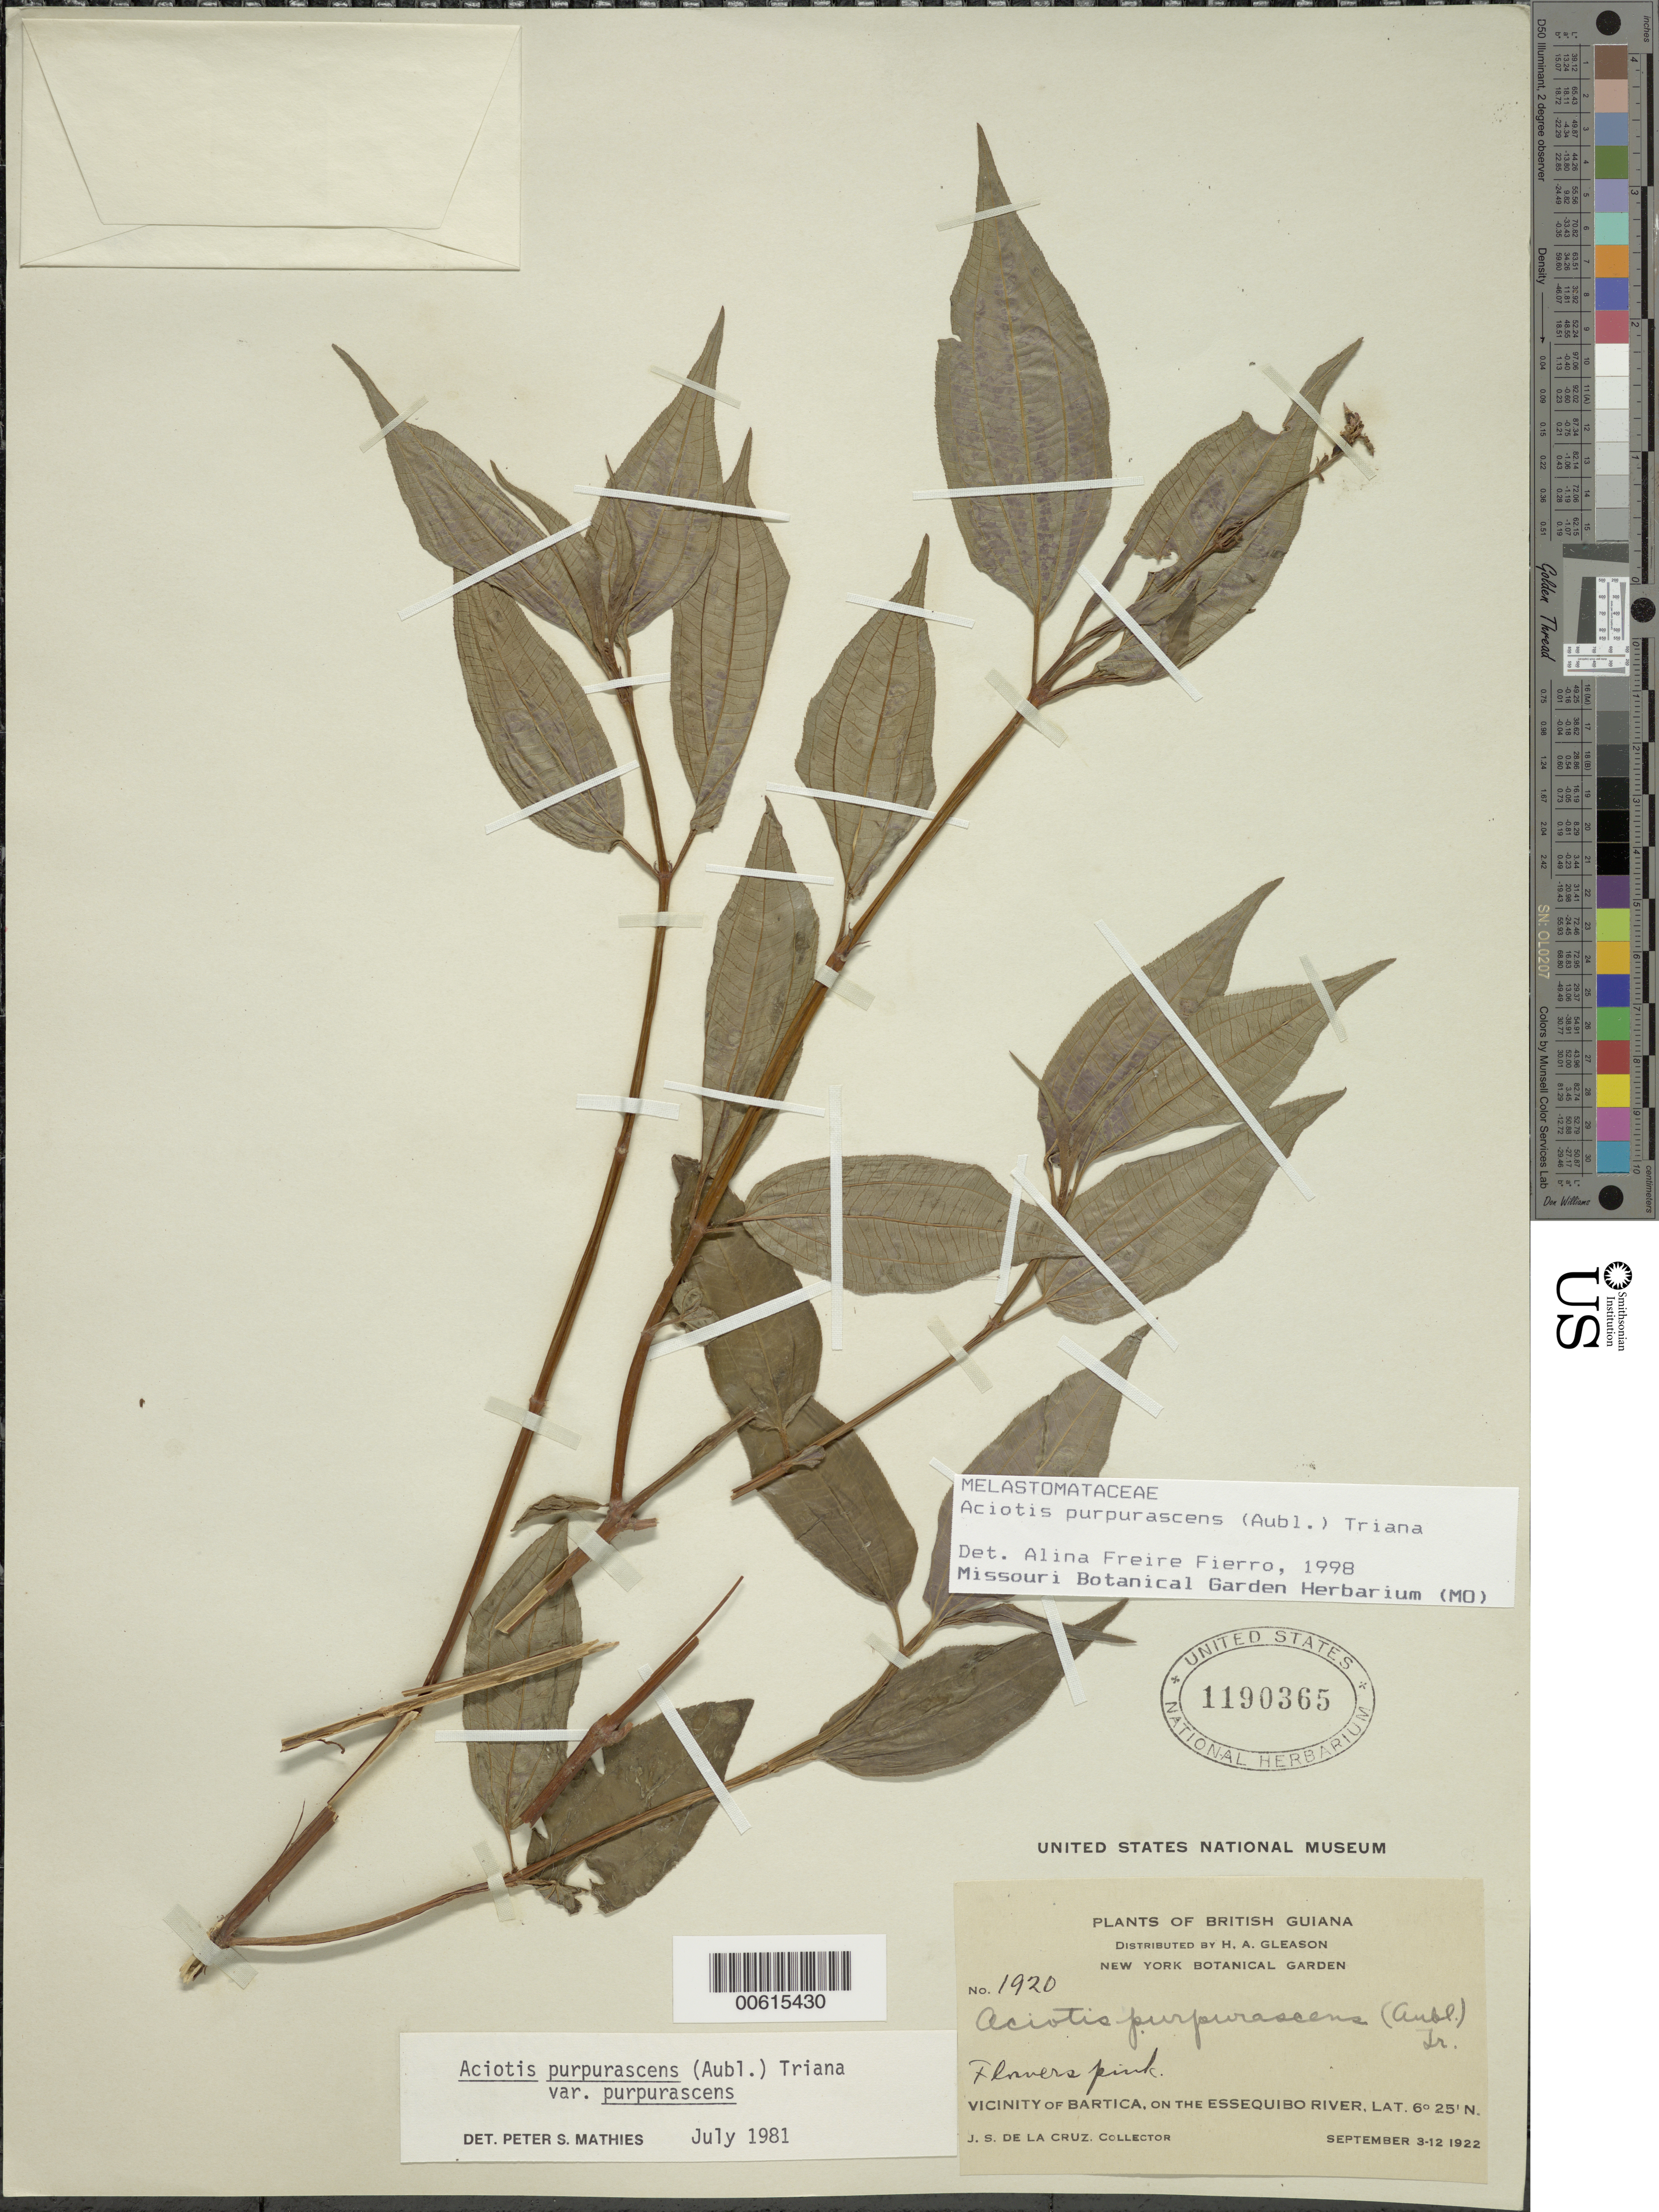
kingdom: Plantae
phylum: Tracheophyta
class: Magnoliopsida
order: Myrtales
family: Melastomataceae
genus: Aciotis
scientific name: Aciotis purpurascens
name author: (Aubl.) Triana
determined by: Freire-Fierro, A.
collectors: J. S. de la Cruz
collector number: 1920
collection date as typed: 3-Sep-22 to 12-Sep-22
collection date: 1922-09-03/1922-09-12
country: Guyana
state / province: Cuyuni-Mazaruni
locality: Bartica, vic., on the Essequibo River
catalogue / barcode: US 1190365